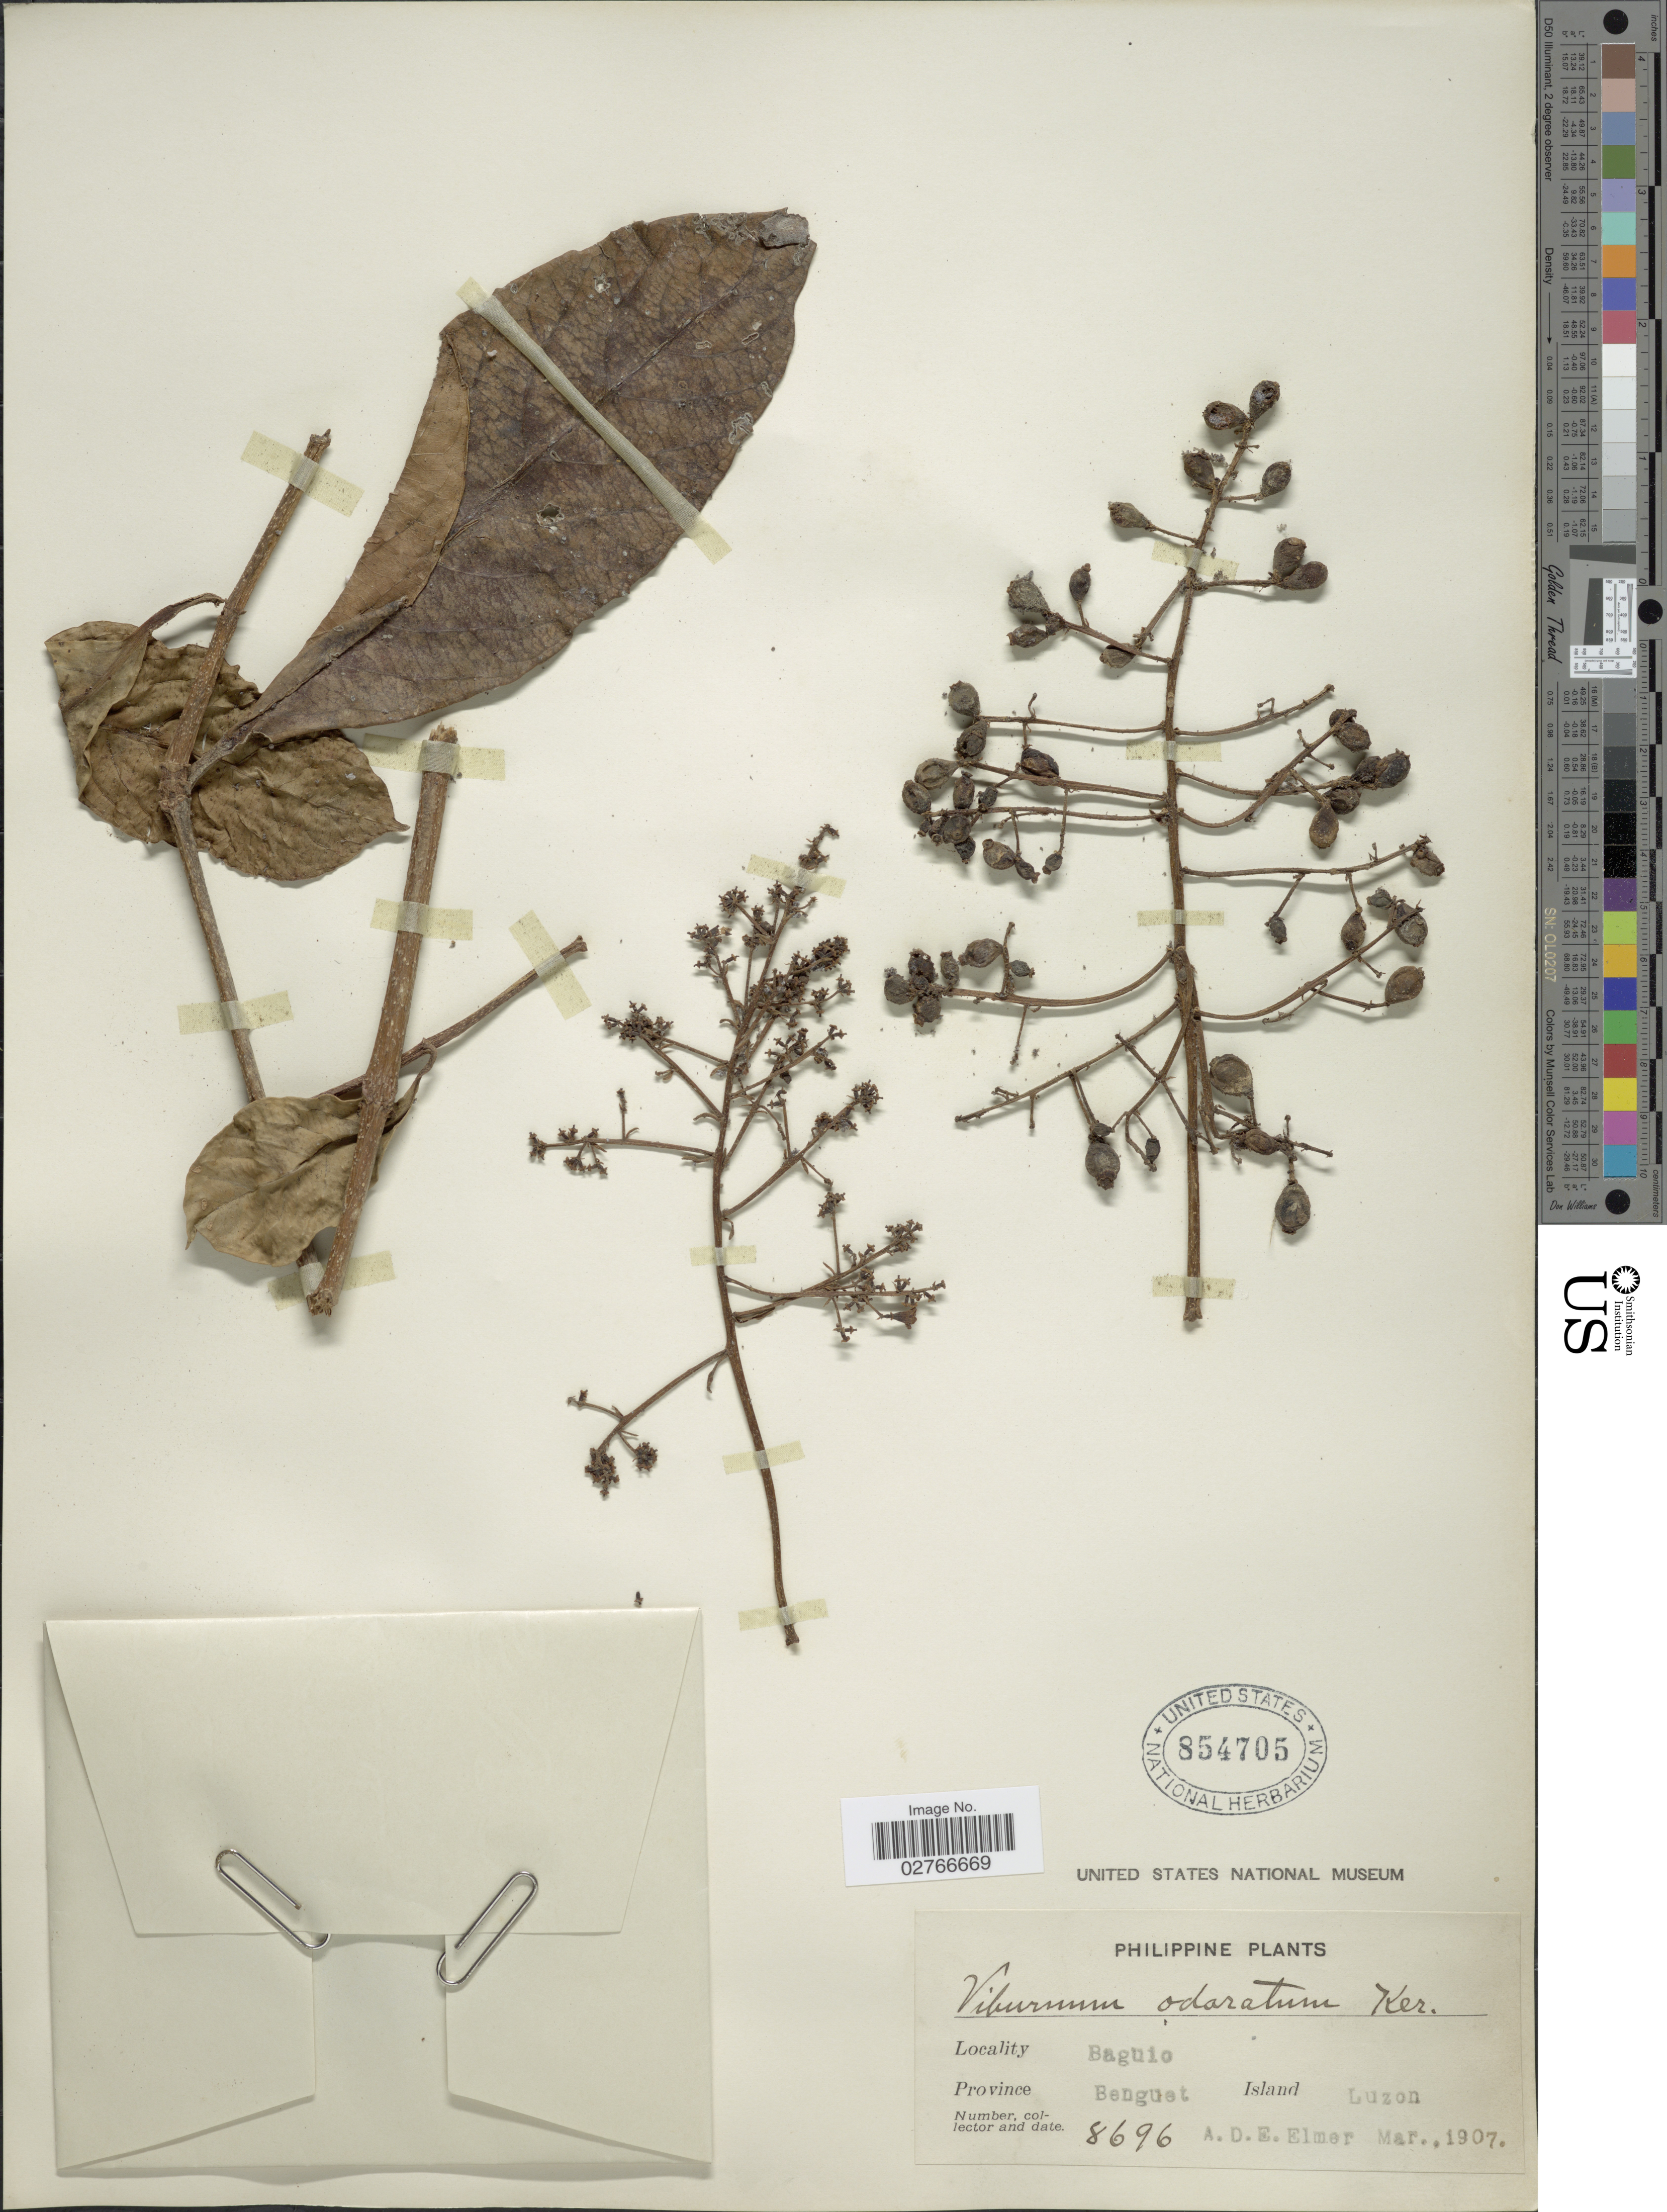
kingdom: Plantae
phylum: Tracheophyta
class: Magnoliopsida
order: Dipsacales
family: Viburnaceae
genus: Viburnum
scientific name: Viburnum odoratissimum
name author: Ker Gawl.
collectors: A. D. E. Elmer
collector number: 8696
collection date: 1907-03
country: Philippines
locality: Baguio. Province Benguet, Island Luzon.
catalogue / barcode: US 854705